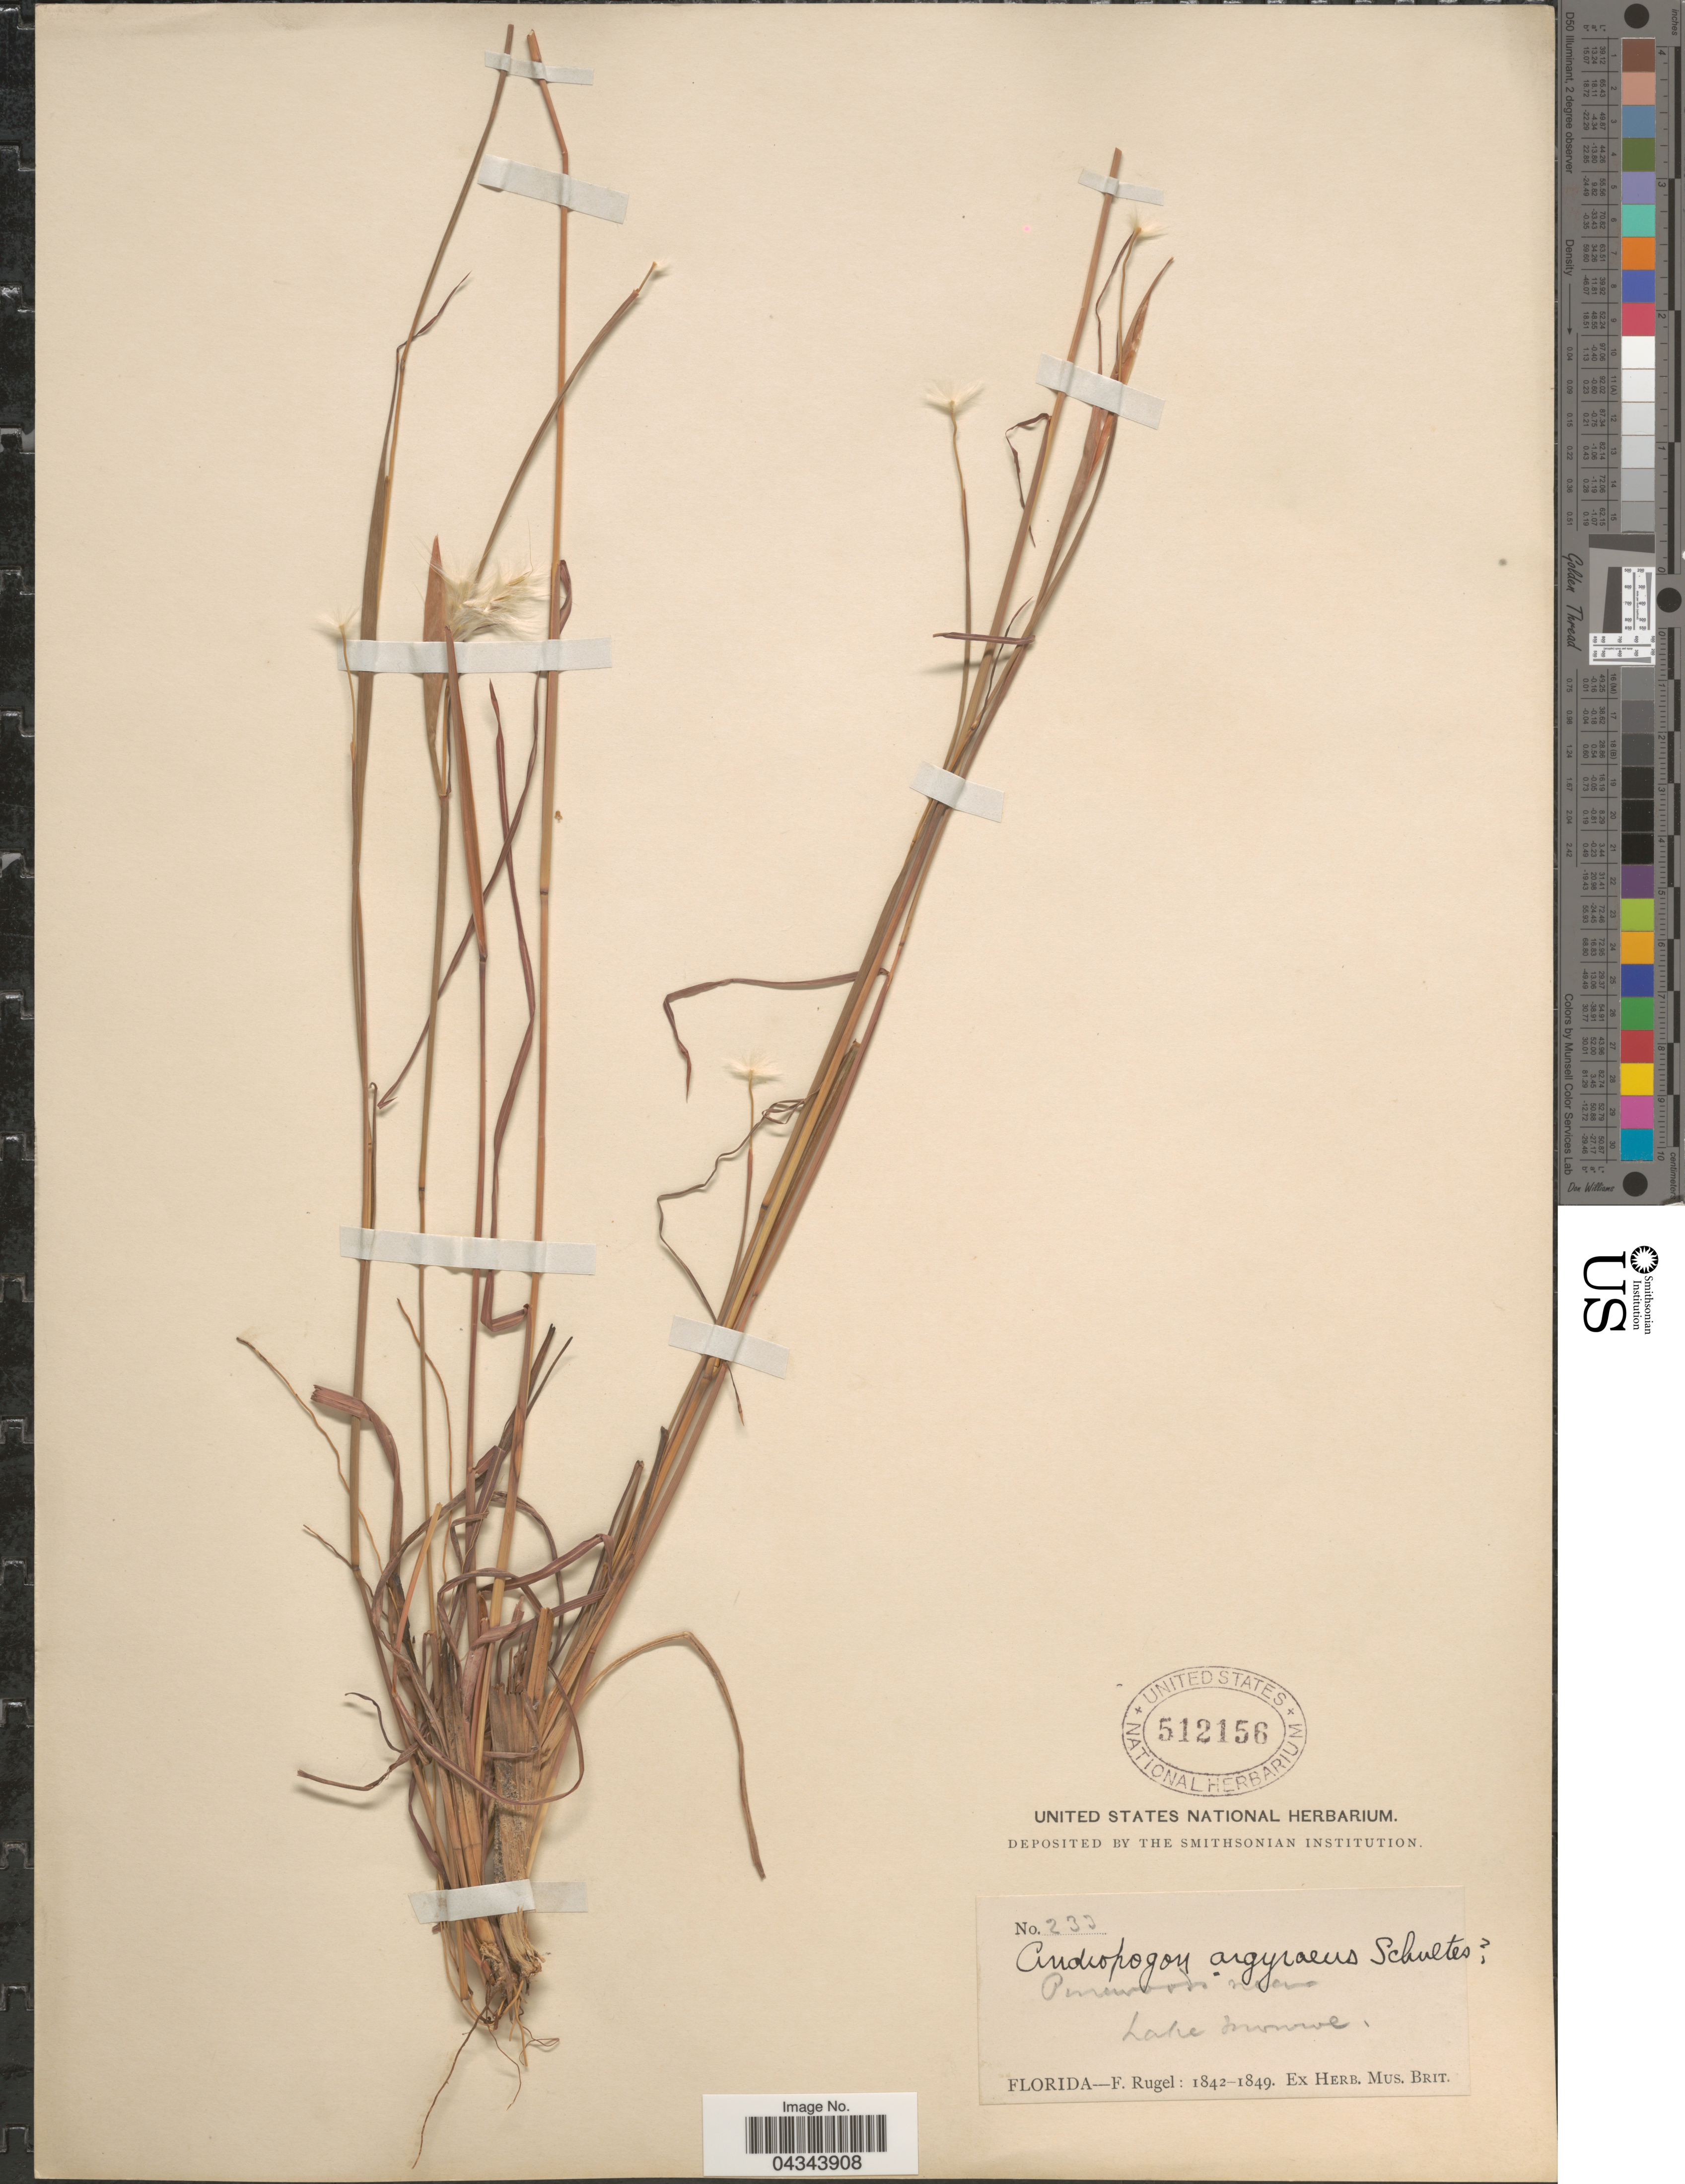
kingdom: Plantae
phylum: Tracheophyta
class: Liliopsida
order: Poales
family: Poaceae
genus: Andropogon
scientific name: Andropogon ternarius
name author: Michx.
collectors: F. Rugel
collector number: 233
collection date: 1842/1849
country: United States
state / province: Florida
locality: Lake Monroe.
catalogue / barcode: US 512156